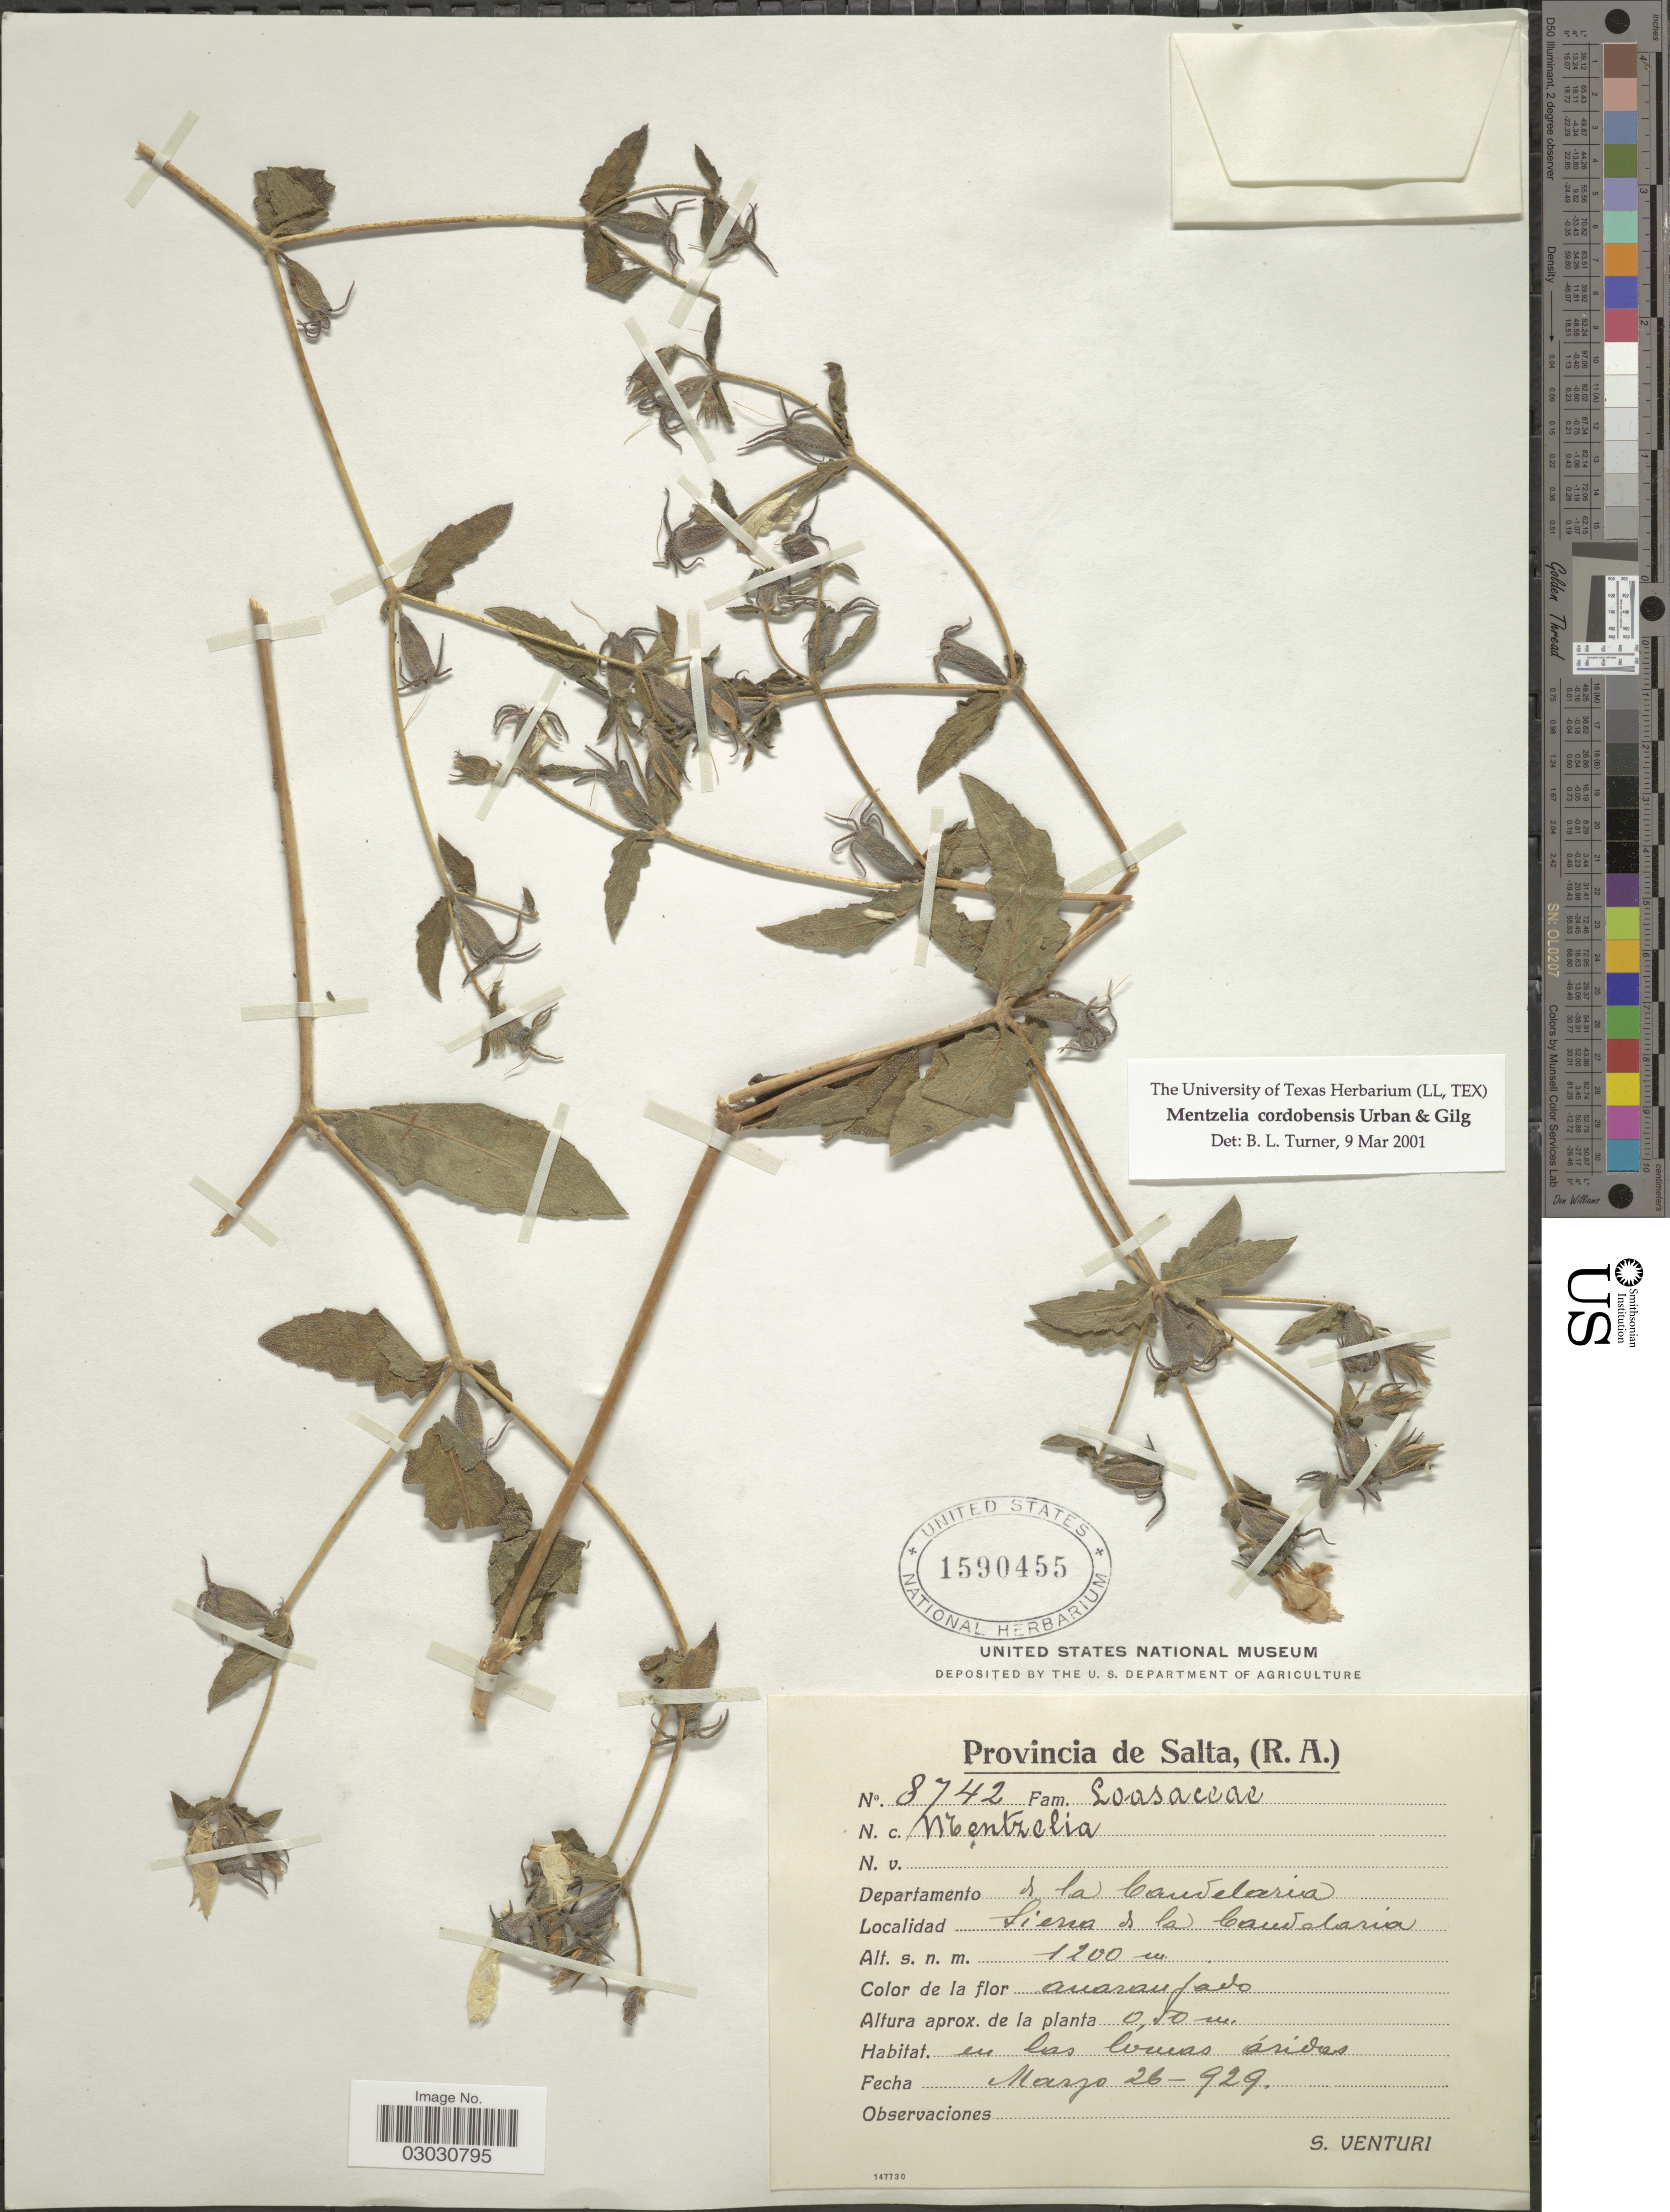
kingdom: Plantae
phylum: Tracheophyta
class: Magnoliopsida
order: Cornales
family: Loasaceae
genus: Mentzelia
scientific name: Mentzelia cordobensis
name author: Urb. & Gilg ex Kurtz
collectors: S. Venturi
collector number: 8742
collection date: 1929-03-26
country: Argentina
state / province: Salta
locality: Departamento de la Candelaria. Sierra de la Candelaria.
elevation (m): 1200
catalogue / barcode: US 1590455